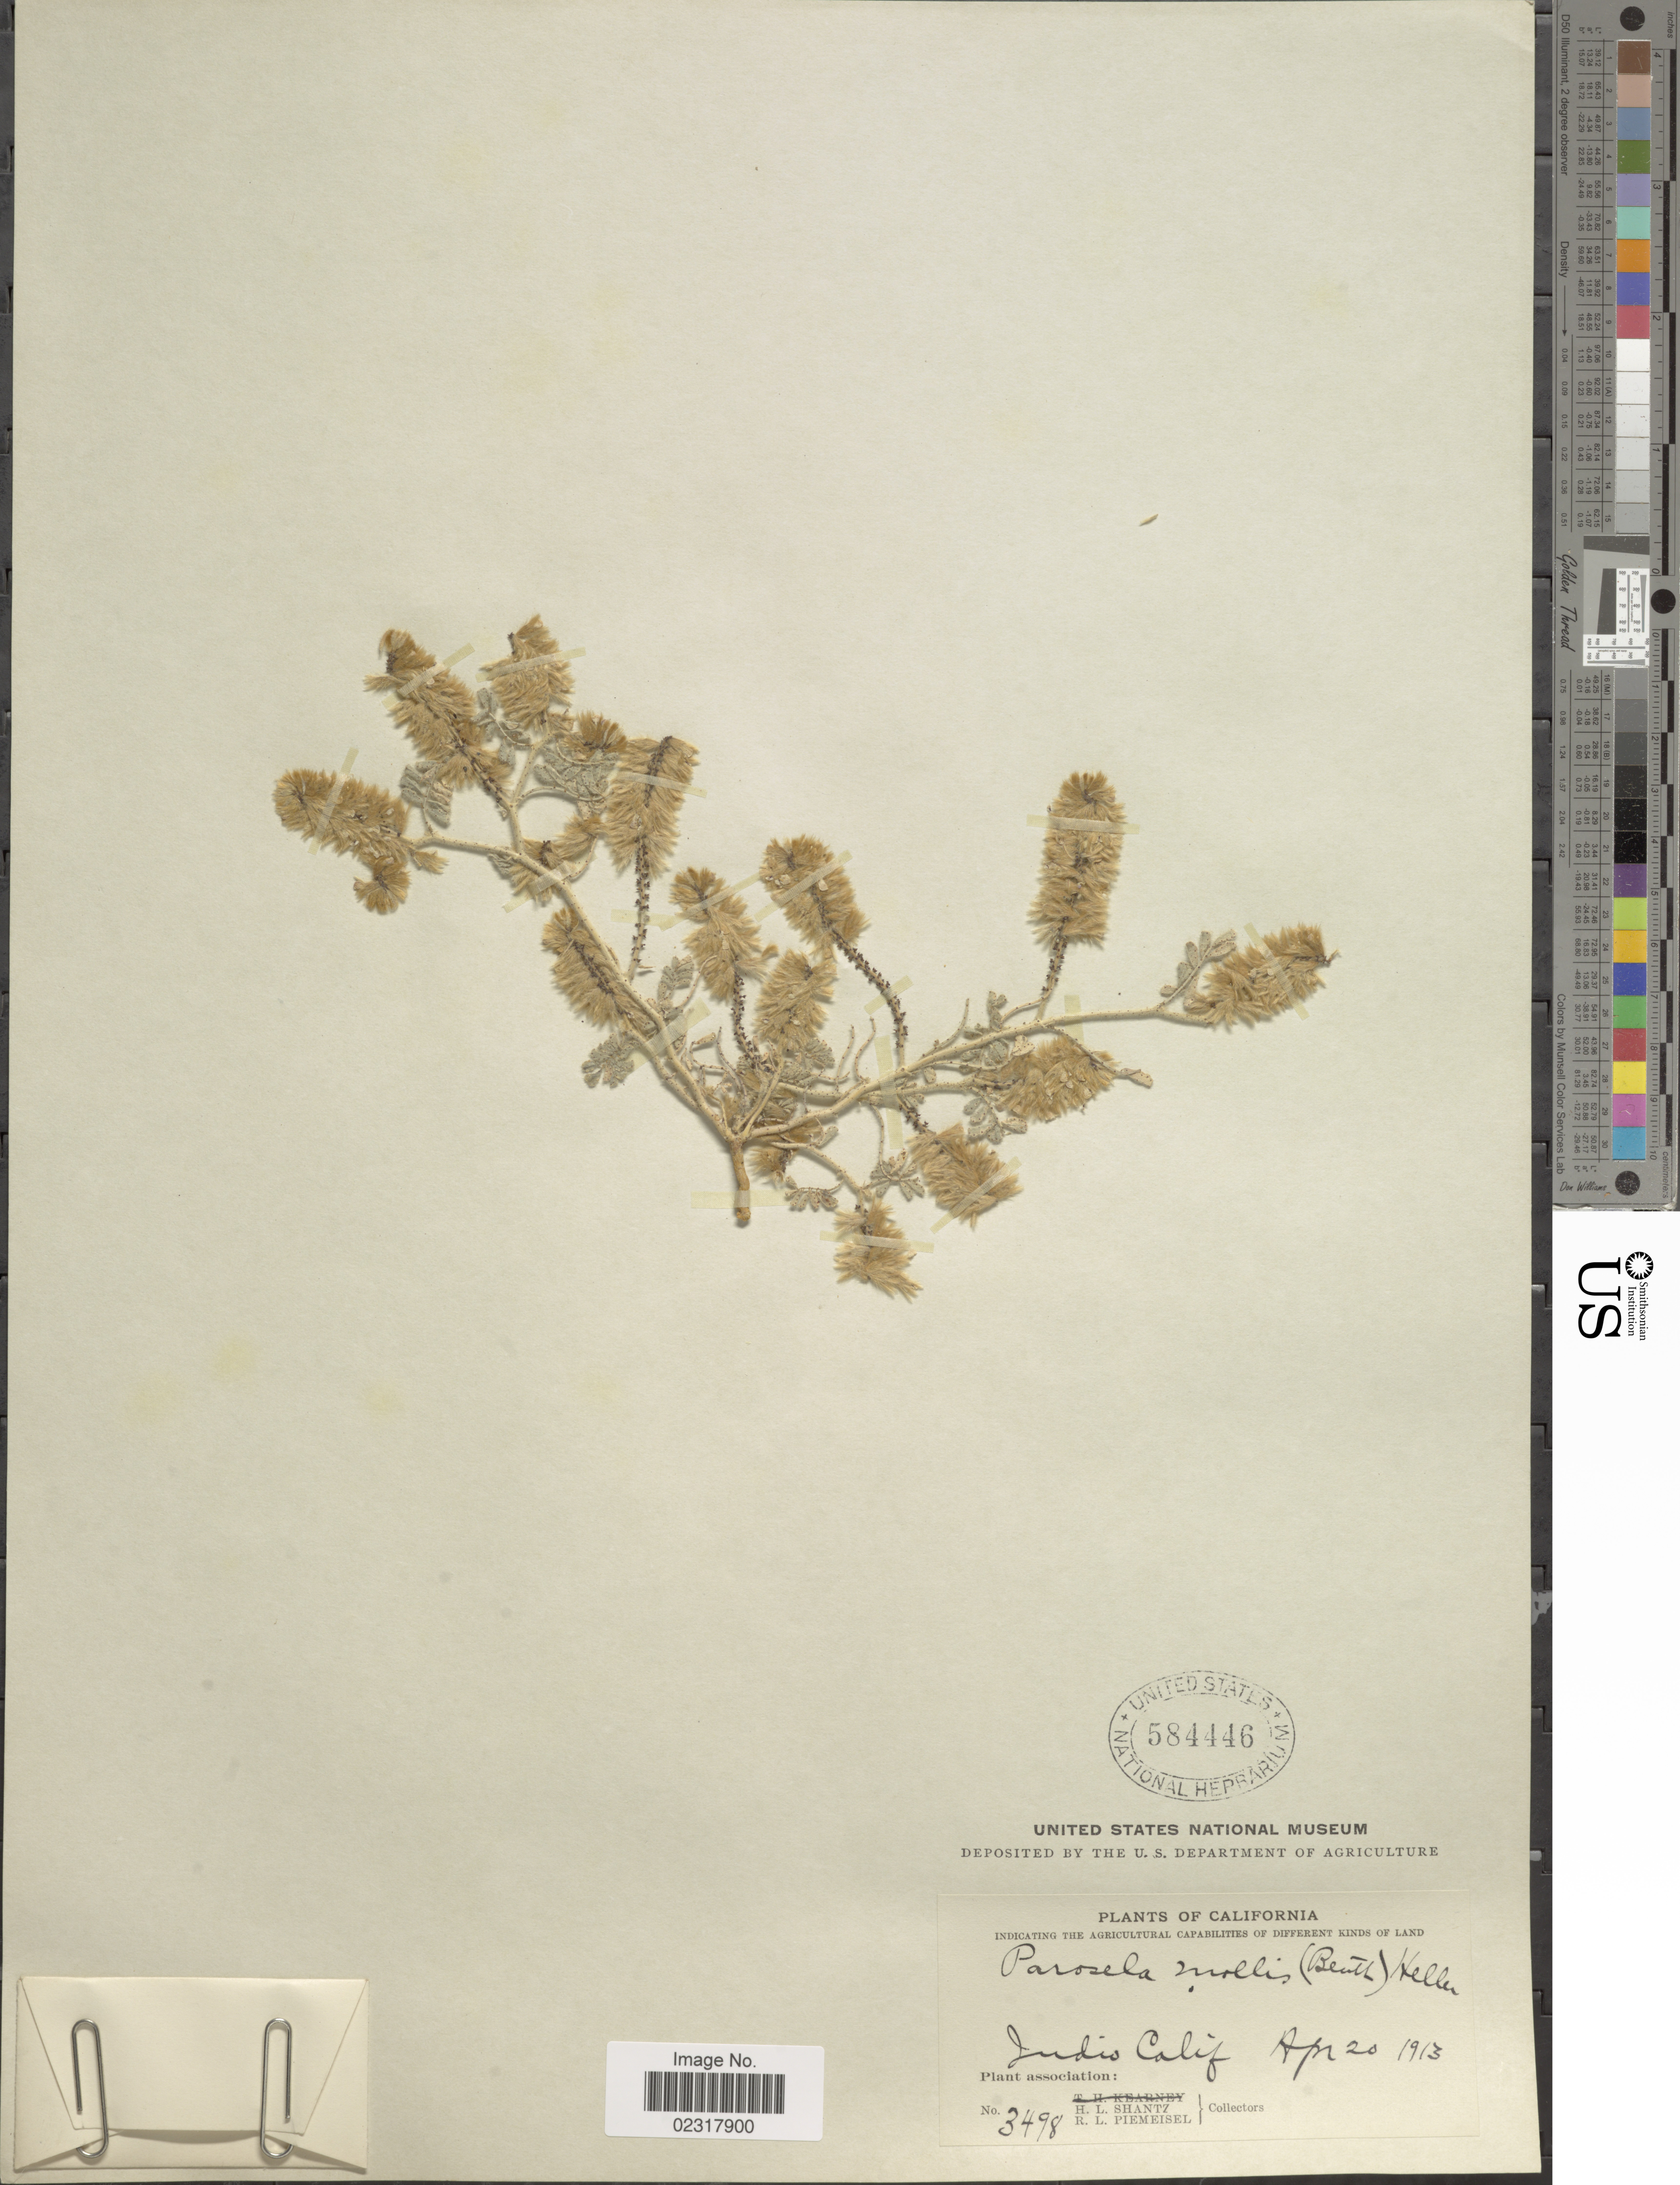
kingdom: Plantae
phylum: Tracheophyta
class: Magnoliopsida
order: Fabales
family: Fabaceae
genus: Dalea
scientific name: Dalea mollis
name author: Benth.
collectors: H. Shantz & R. L. Piemeisel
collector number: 3498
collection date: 1913-04-20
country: United States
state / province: California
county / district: Riverside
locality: Indio Calif.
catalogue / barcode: US 584446